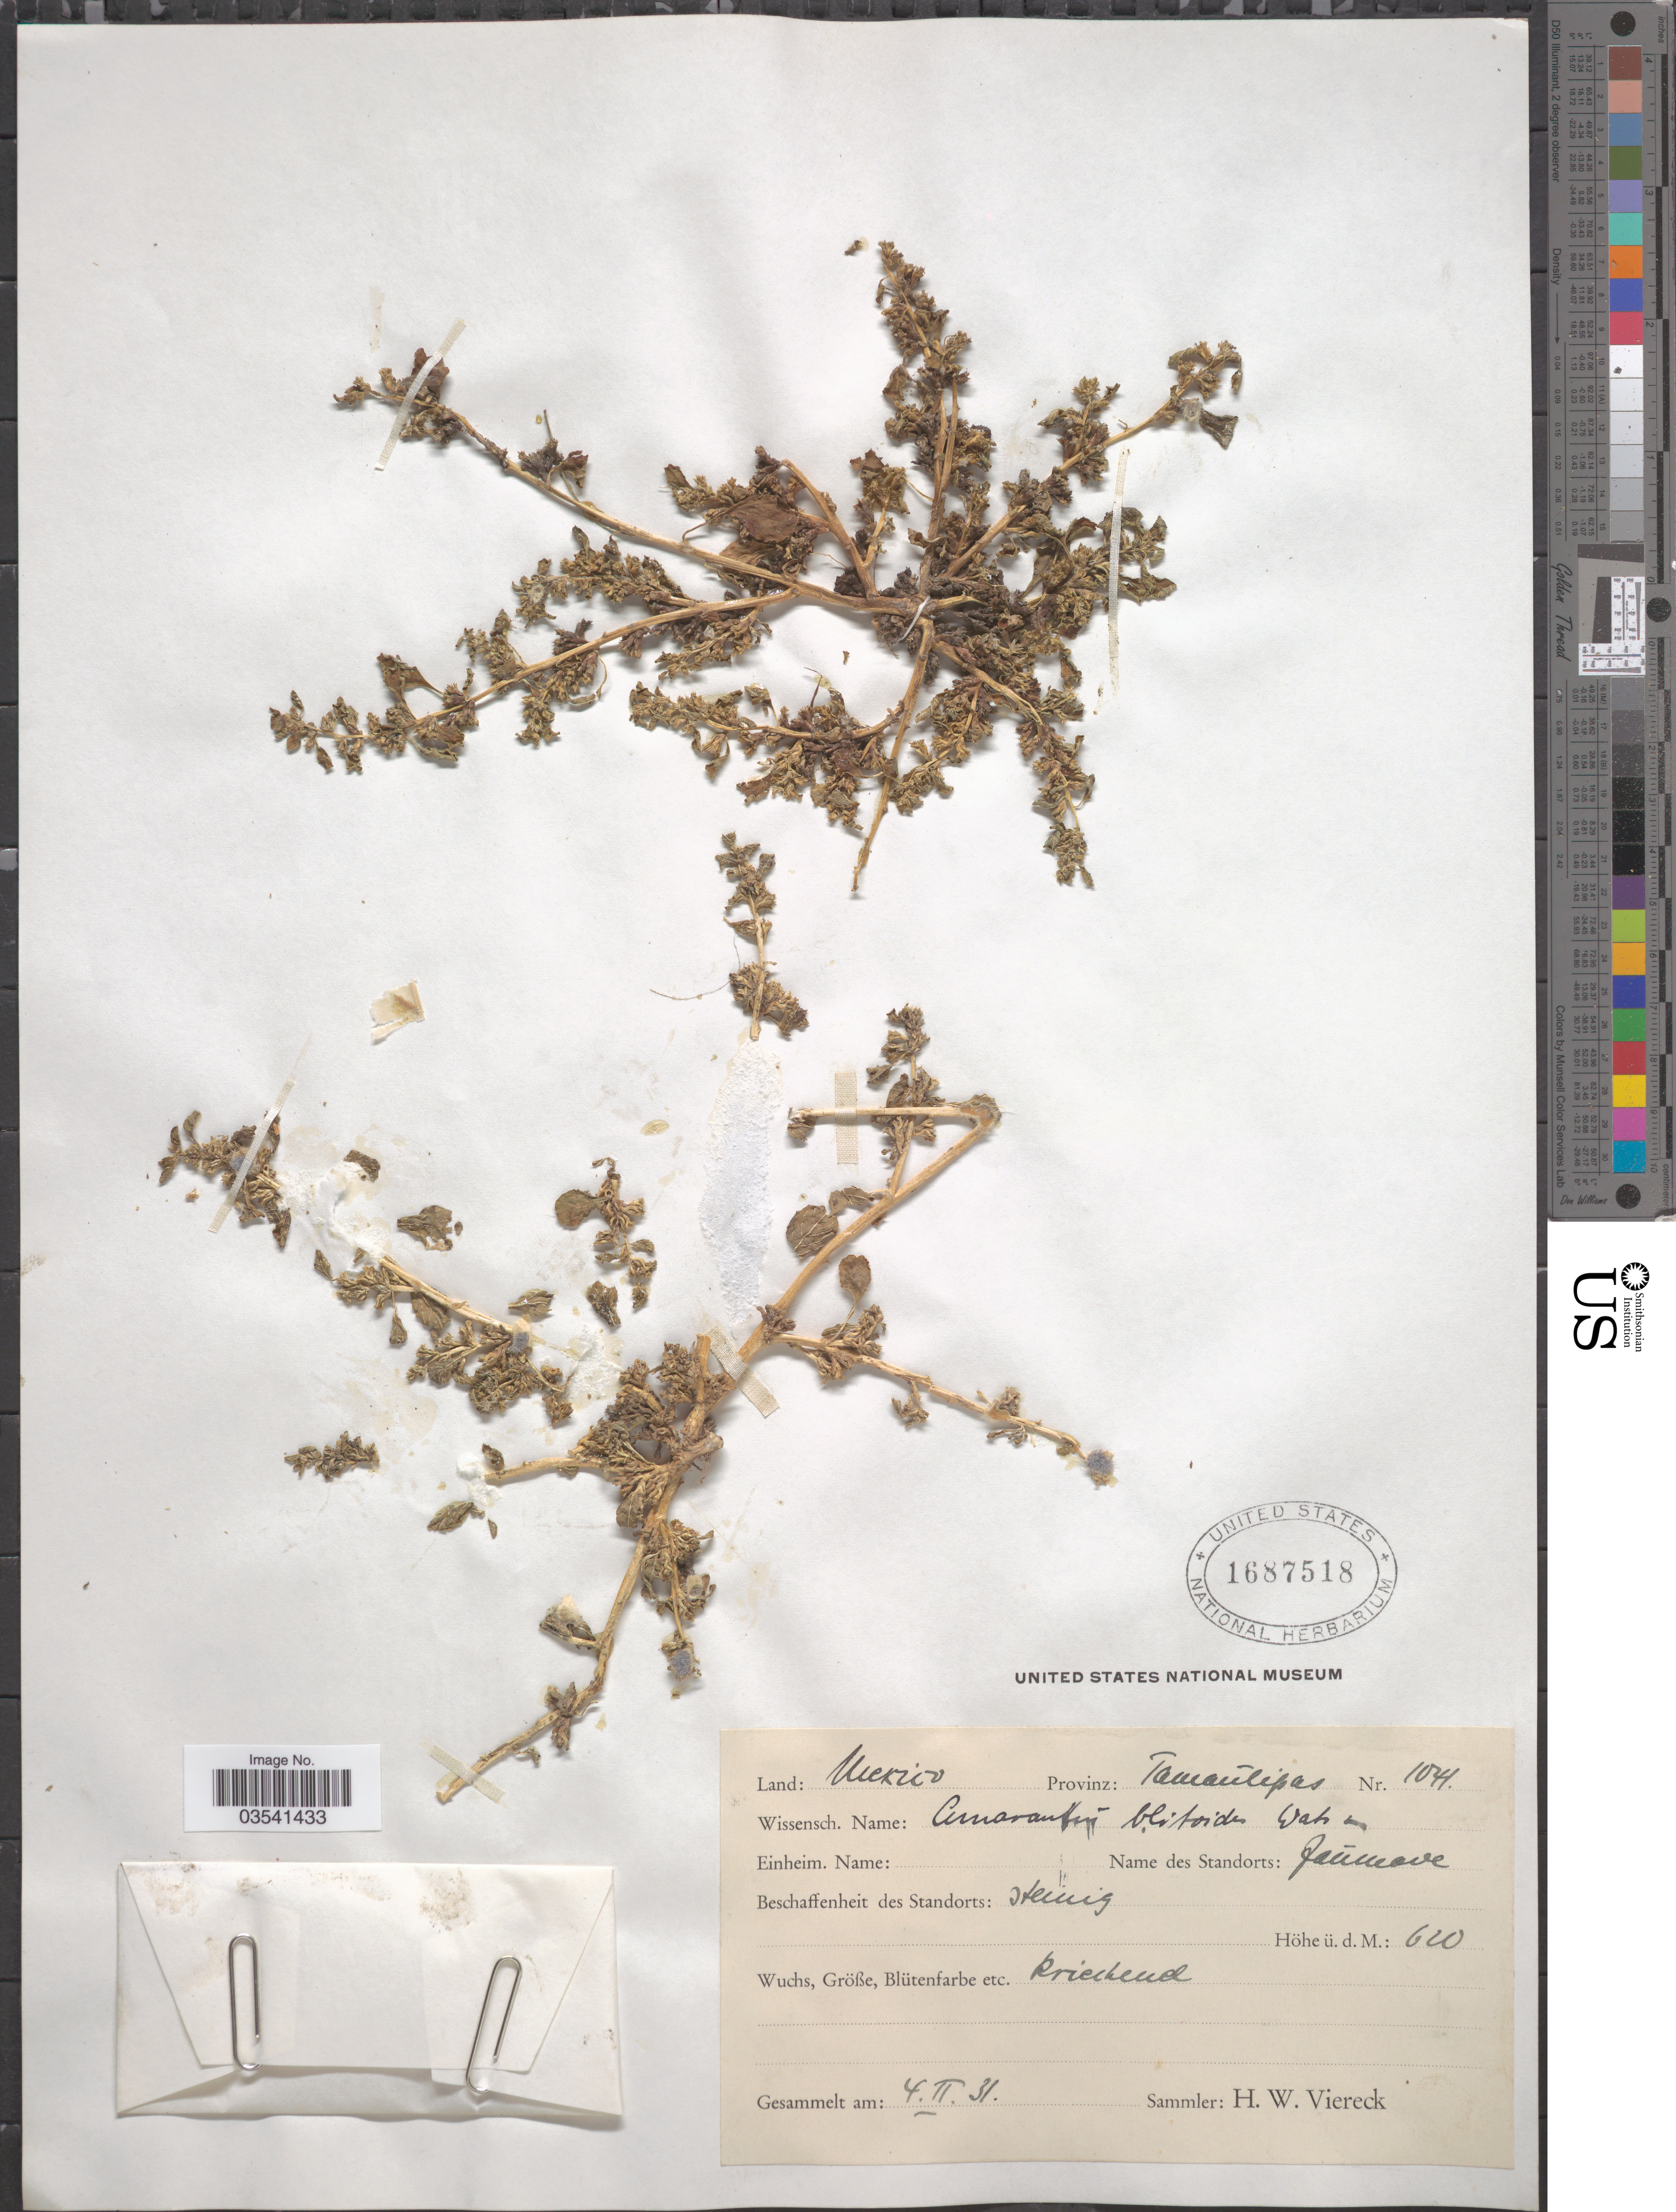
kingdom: Plantae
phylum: Tracheophyta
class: Magnoliopsida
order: Caryophyllales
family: Amaranthaceae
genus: Amaranthus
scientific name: Amaranthus blitoides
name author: S. Watson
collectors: H. W. Viereck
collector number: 1041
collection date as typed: Transcribed d/m/y: 4/2/31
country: Mexico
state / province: Tamaulipas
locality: Jaumave.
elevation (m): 620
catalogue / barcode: US 1687518